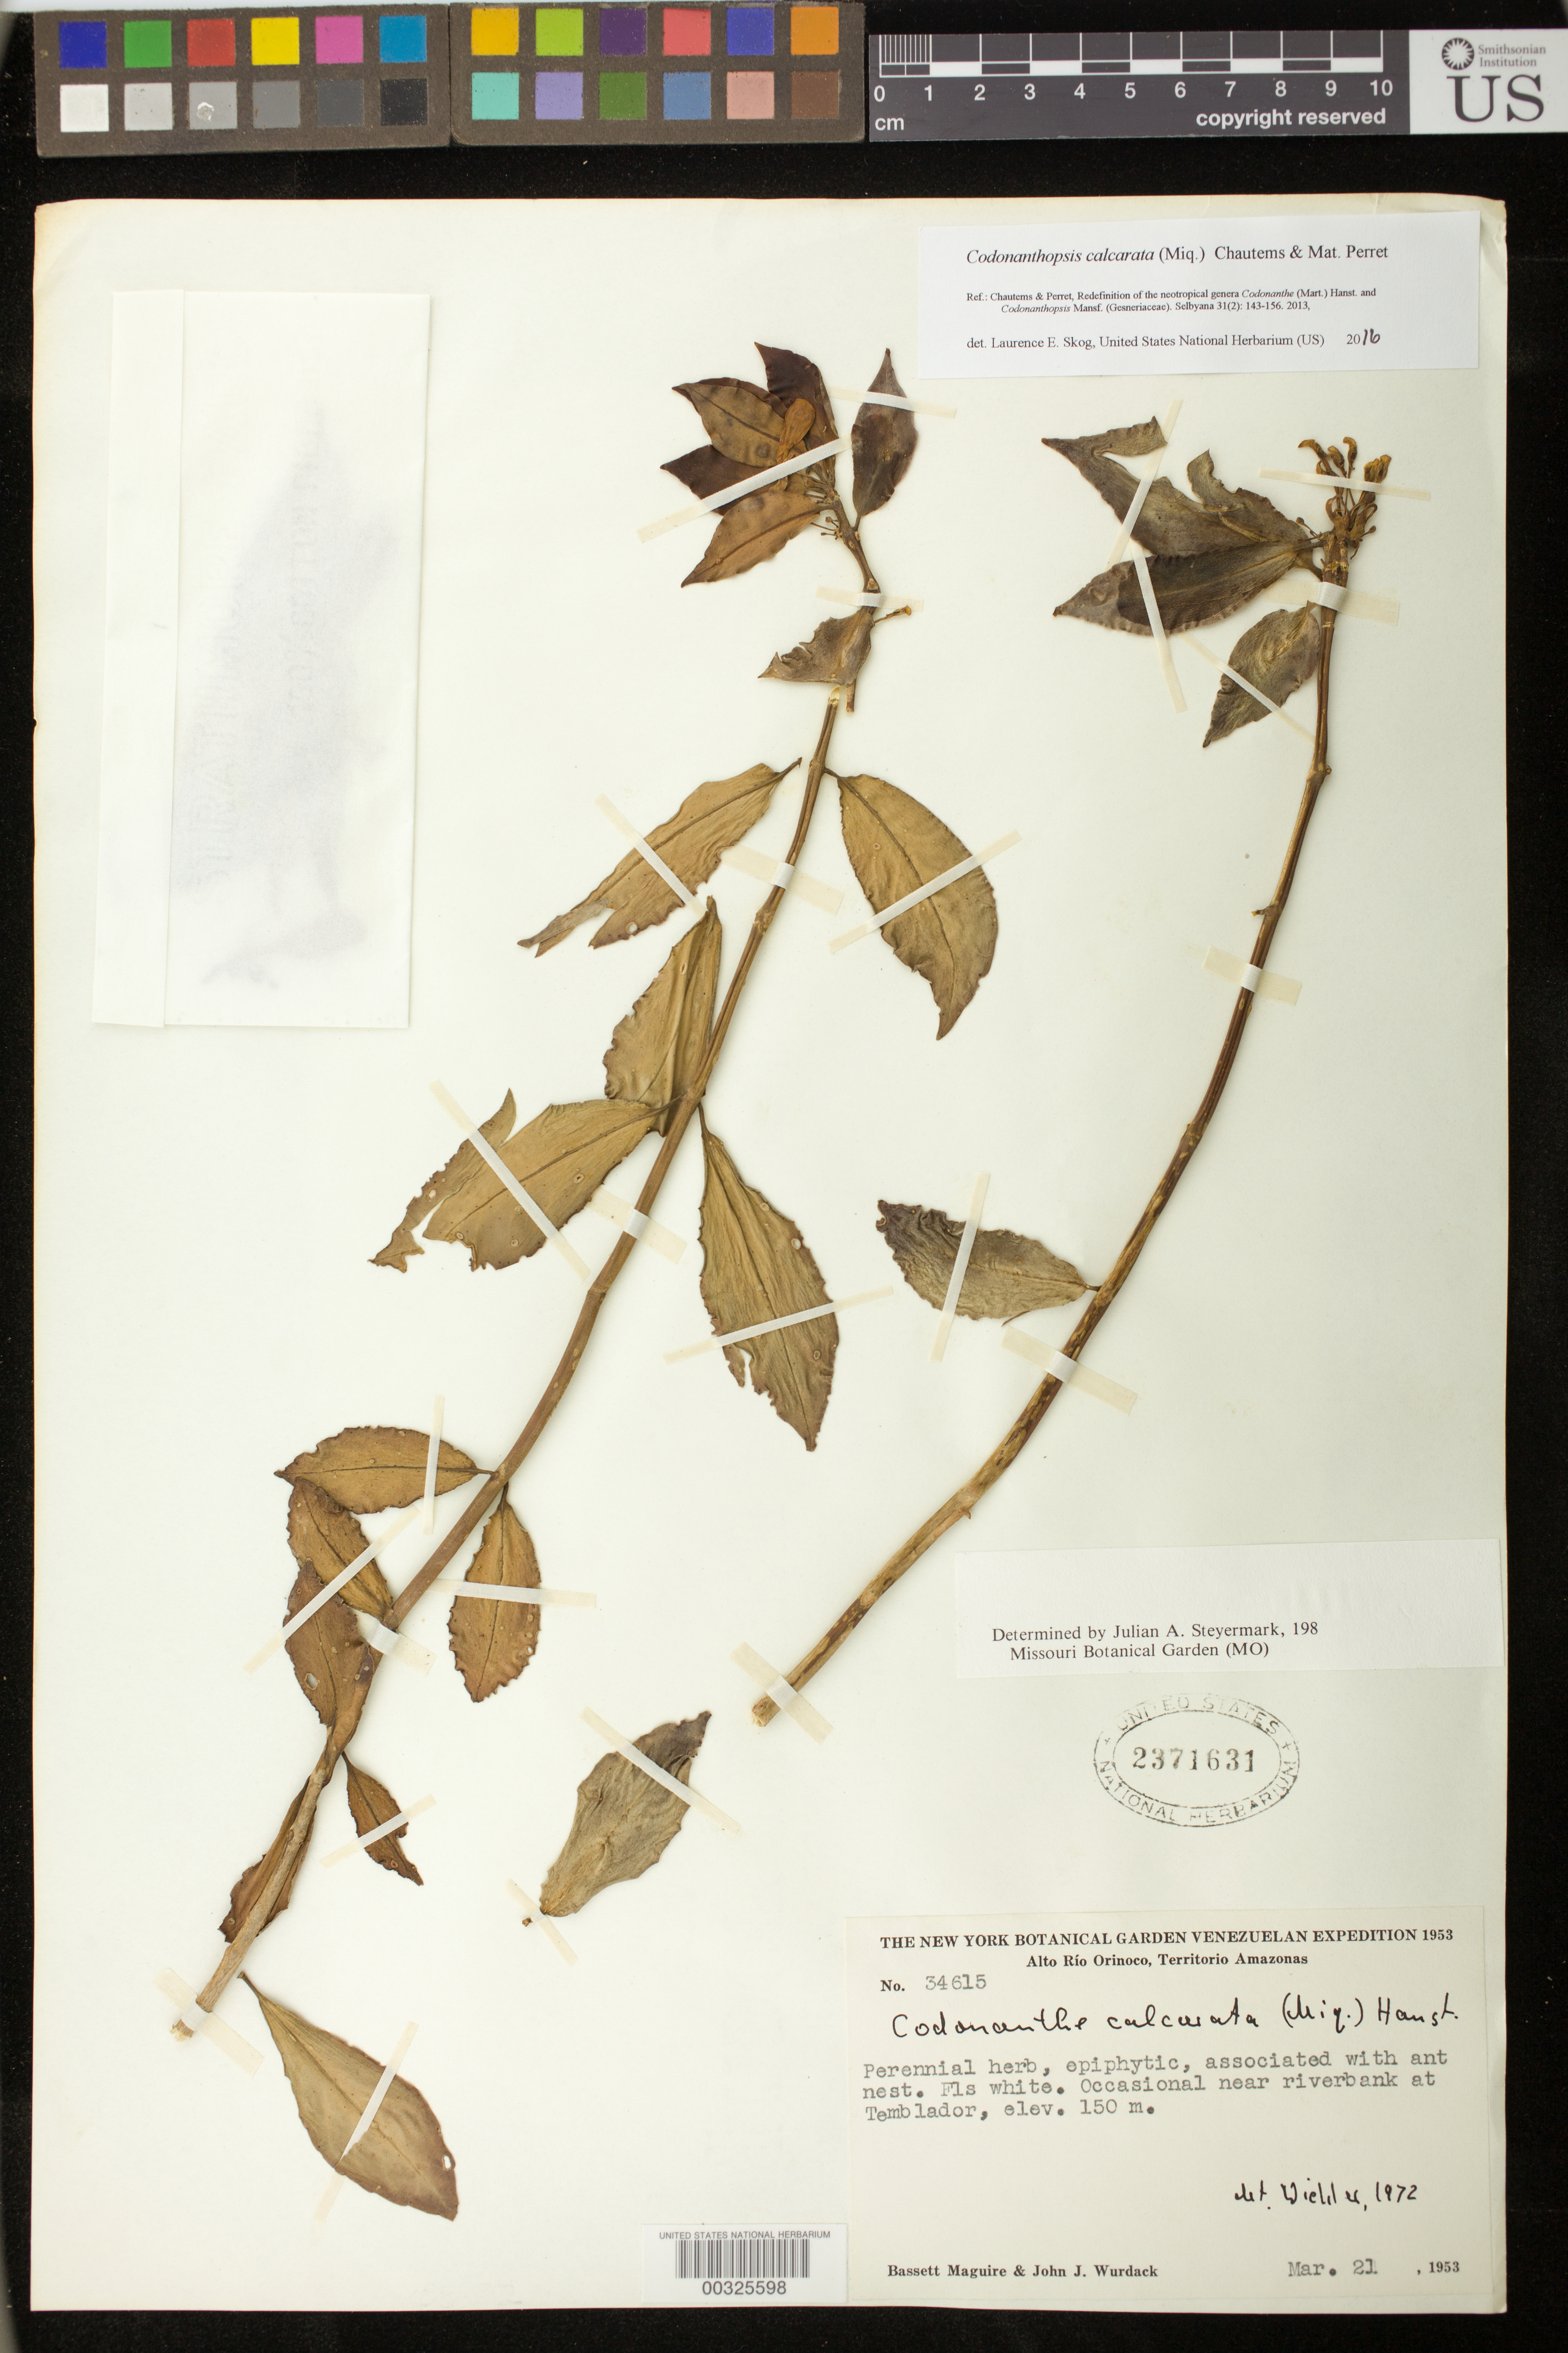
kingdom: Plantae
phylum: Tracheophyta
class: Magnoliopsida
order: Lamiales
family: Gesneriaceae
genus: Codonanthopsis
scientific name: Codonanthopsis calcarata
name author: (Miq.) Chautems & Mat.Perret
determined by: Skog, Laurence E.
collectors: B. Maguire & J. J. Wurdack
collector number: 34615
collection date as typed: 21 Mar 1953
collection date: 1953-03-21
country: Venezuela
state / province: Amazonas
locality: Alto Rio Orinoco, occasional near riverbank at Temblador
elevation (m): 150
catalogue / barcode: US 2371631